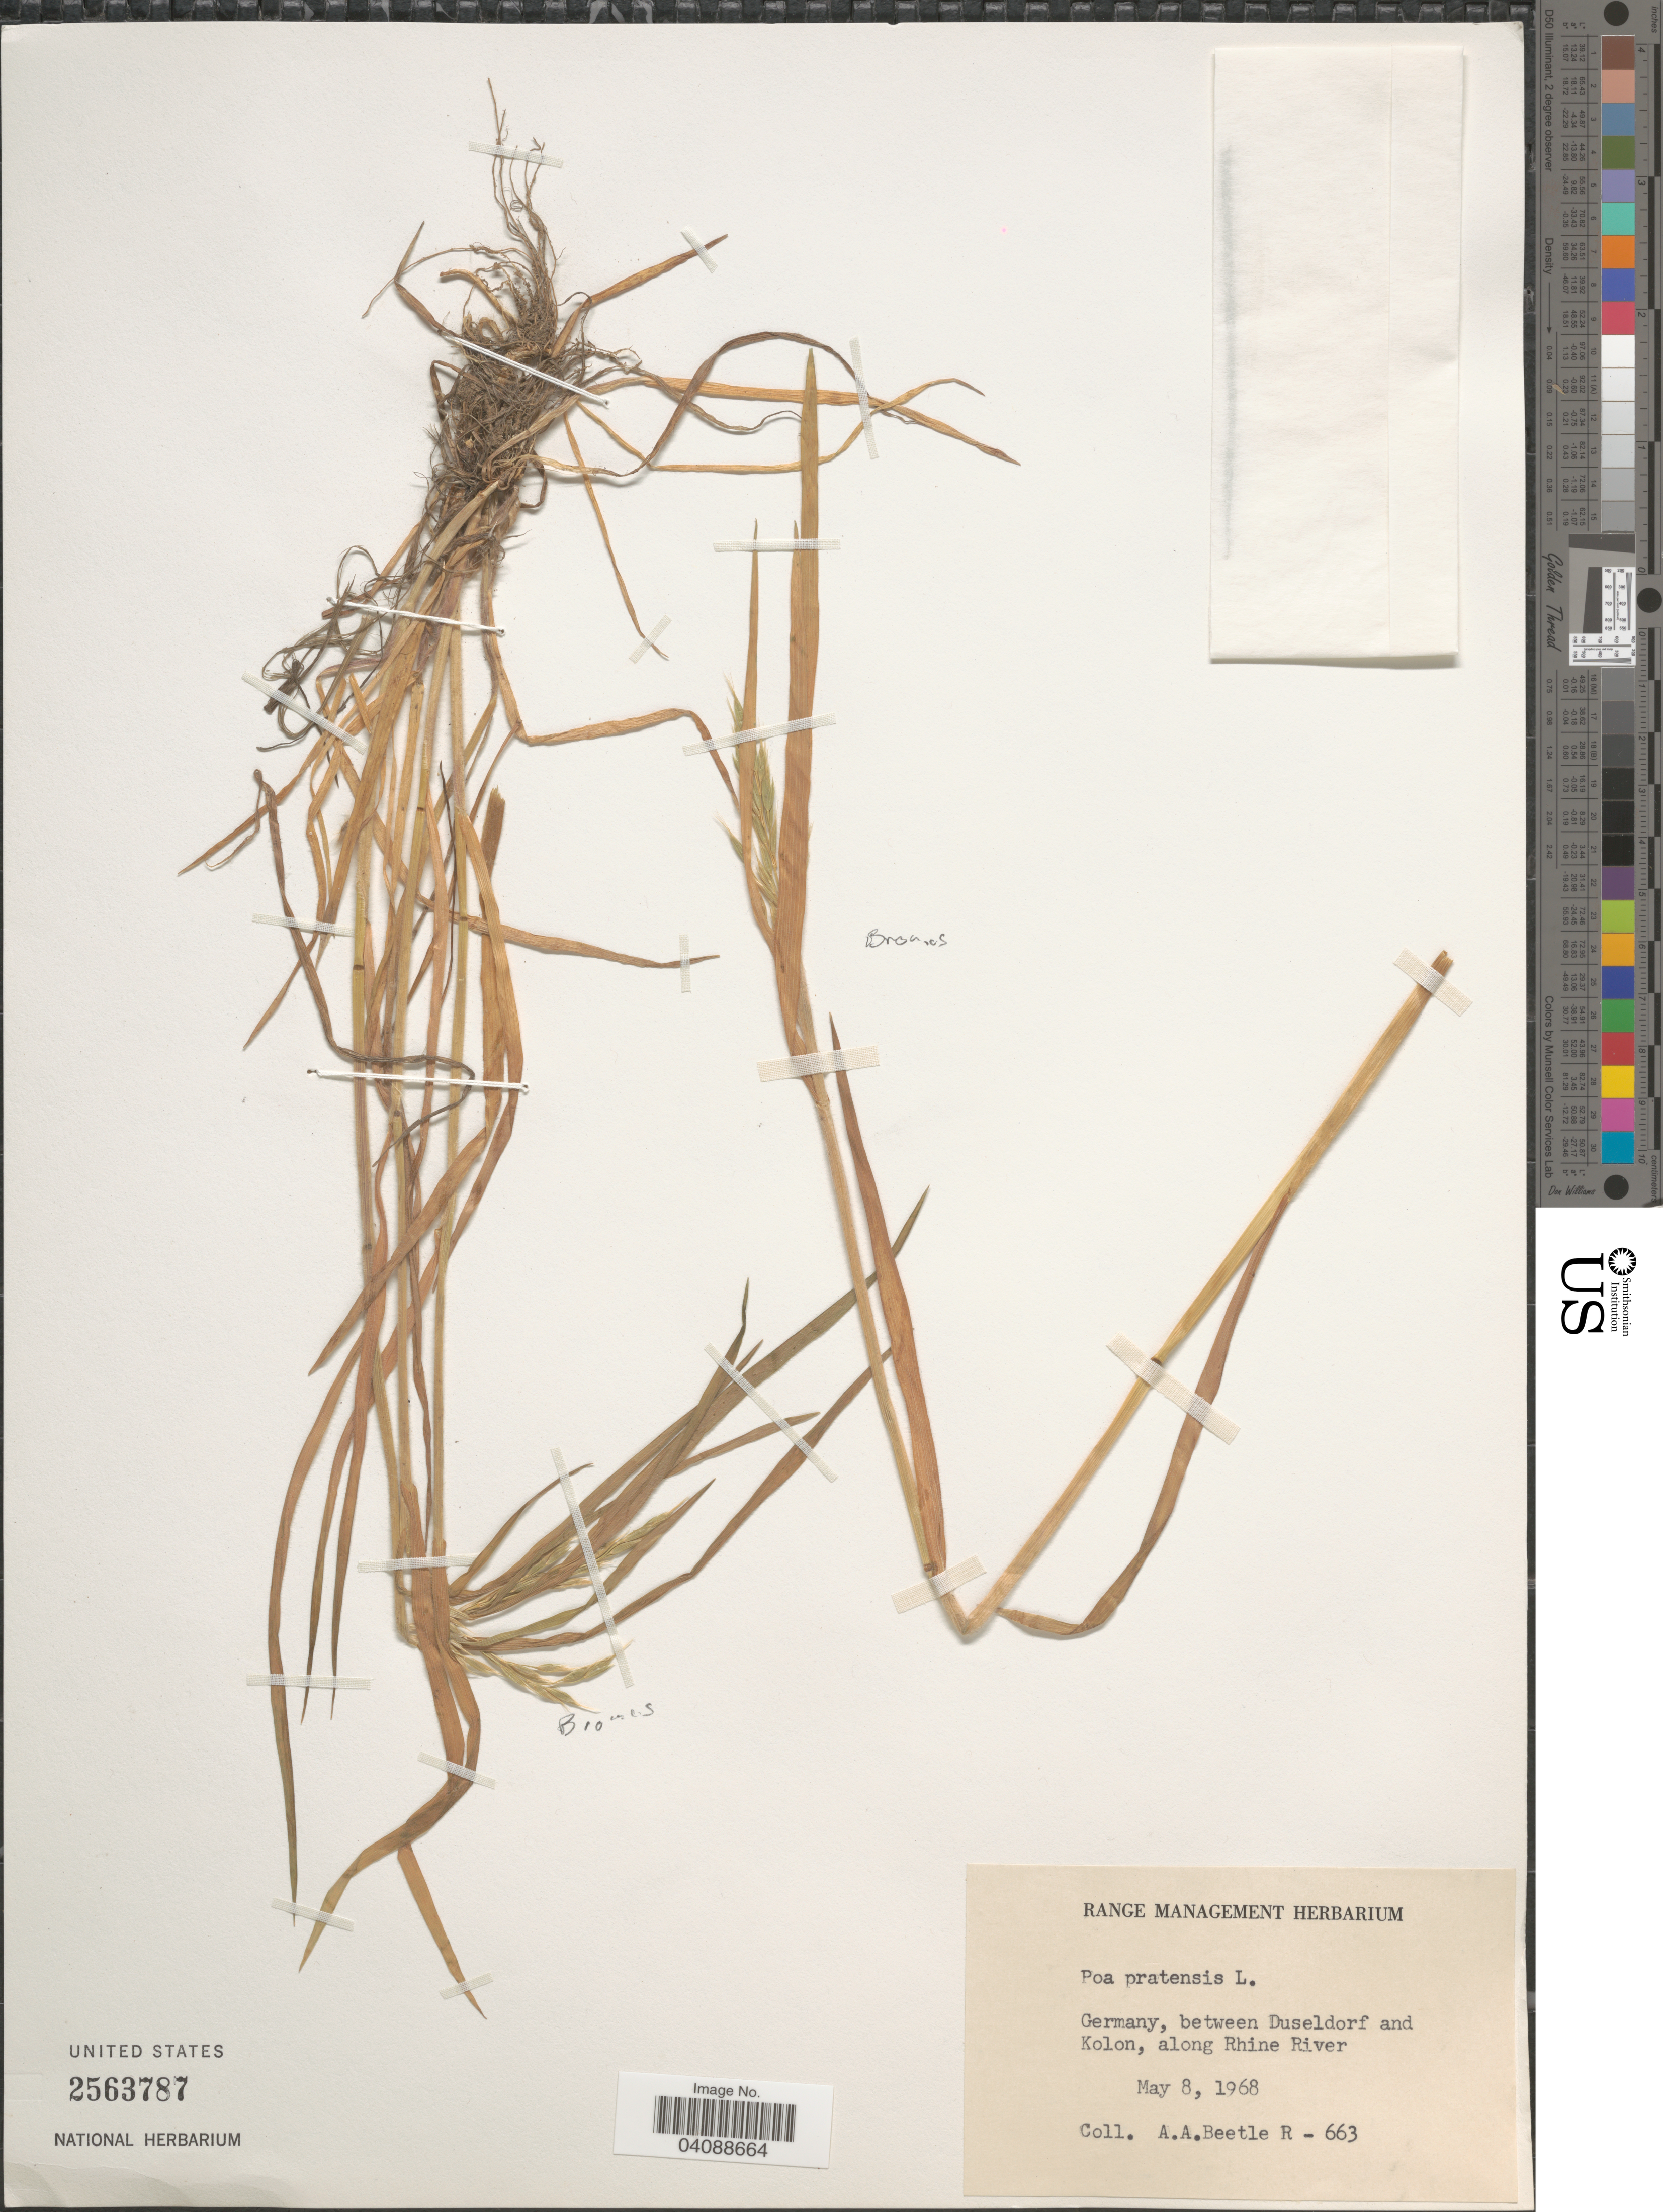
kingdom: Plantae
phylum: Tracheophyta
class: Liliopsida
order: Poales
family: Poaceae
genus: Bromus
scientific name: Bromus sp.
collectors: A. A. Beetle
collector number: R-663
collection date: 1968-05-08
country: Germany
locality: Between Duseldorf and Kolon, along Rhine River.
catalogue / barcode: US 2563787